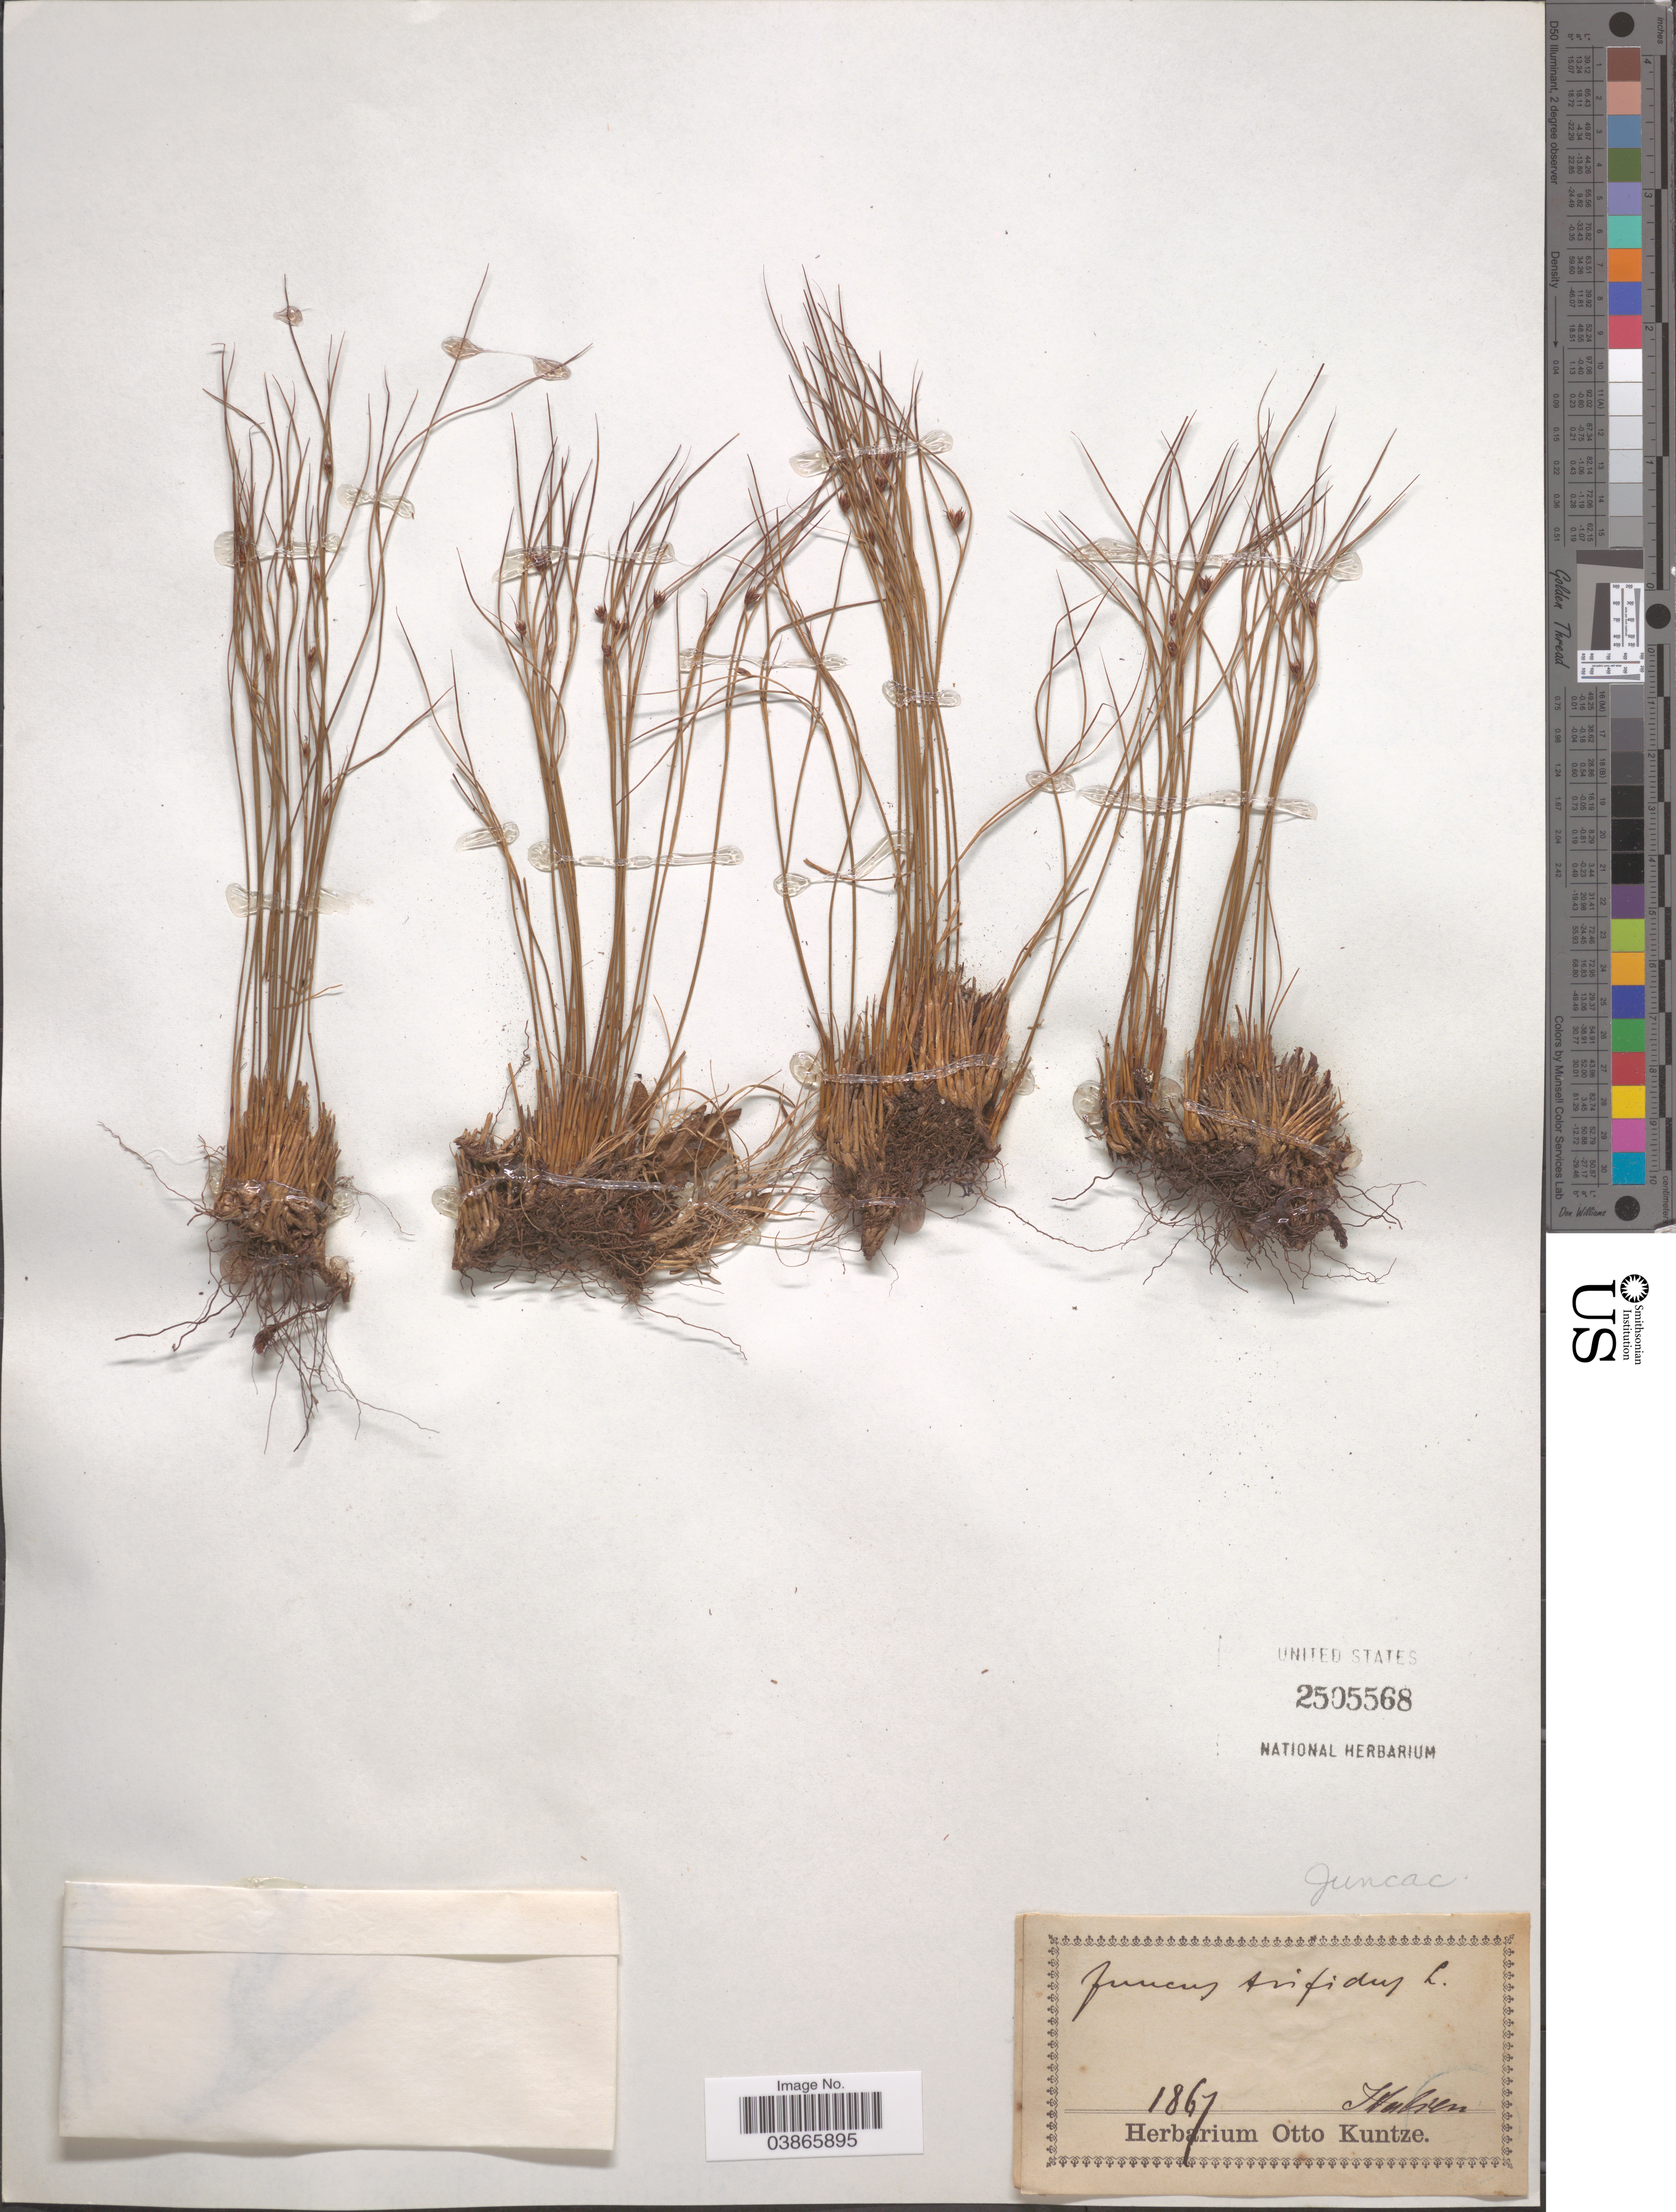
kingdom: Plantae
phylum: Tracheophyta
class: Liliopsida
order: Poales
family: Juncaceae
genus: Juncus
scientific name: Juncus trifidus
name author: L.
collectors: ex herb. Otto Kuntze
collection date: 1867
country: Italy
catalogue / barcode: US 2505568